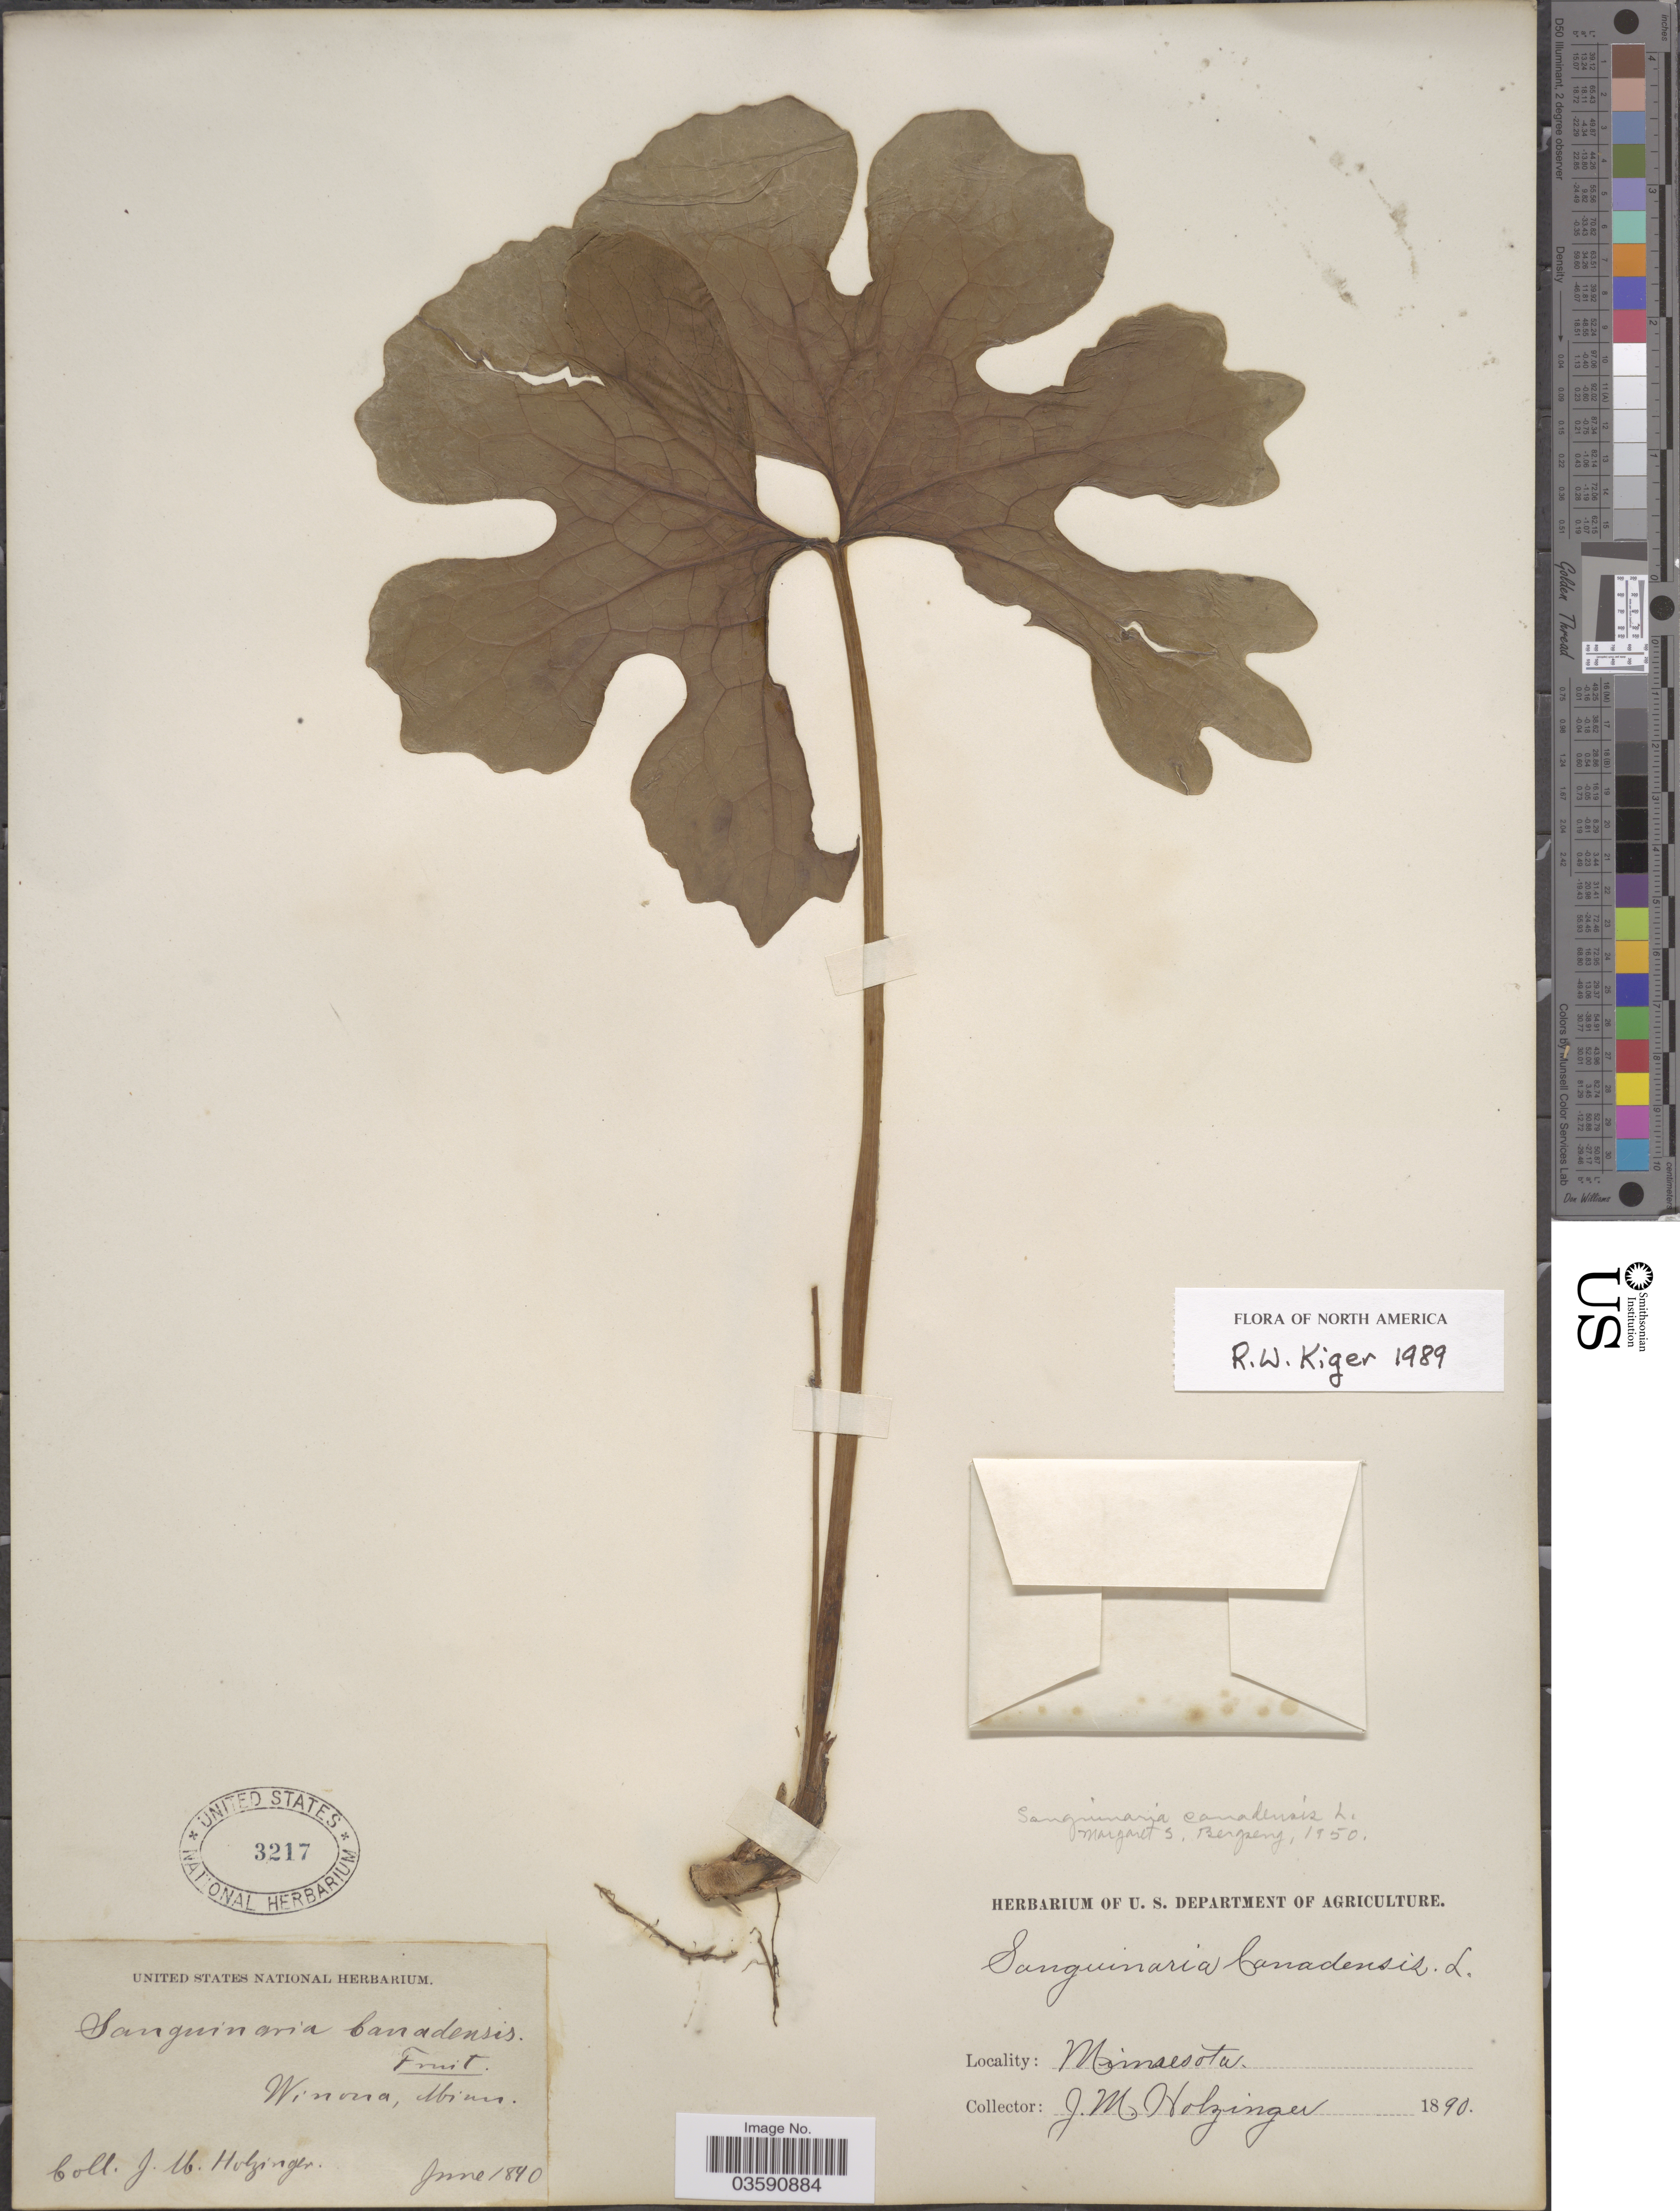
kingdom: Plantae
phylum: Tracheophyta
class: Magnoliopsida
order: Ranunculales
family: Papaveraceae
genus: Sanguinaria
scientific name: Sanguinaria canadensis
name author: L.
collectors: J. M. Holzinger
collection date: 1890-06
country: United States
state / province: Minnesota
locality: Winona.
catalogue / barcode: US 3217